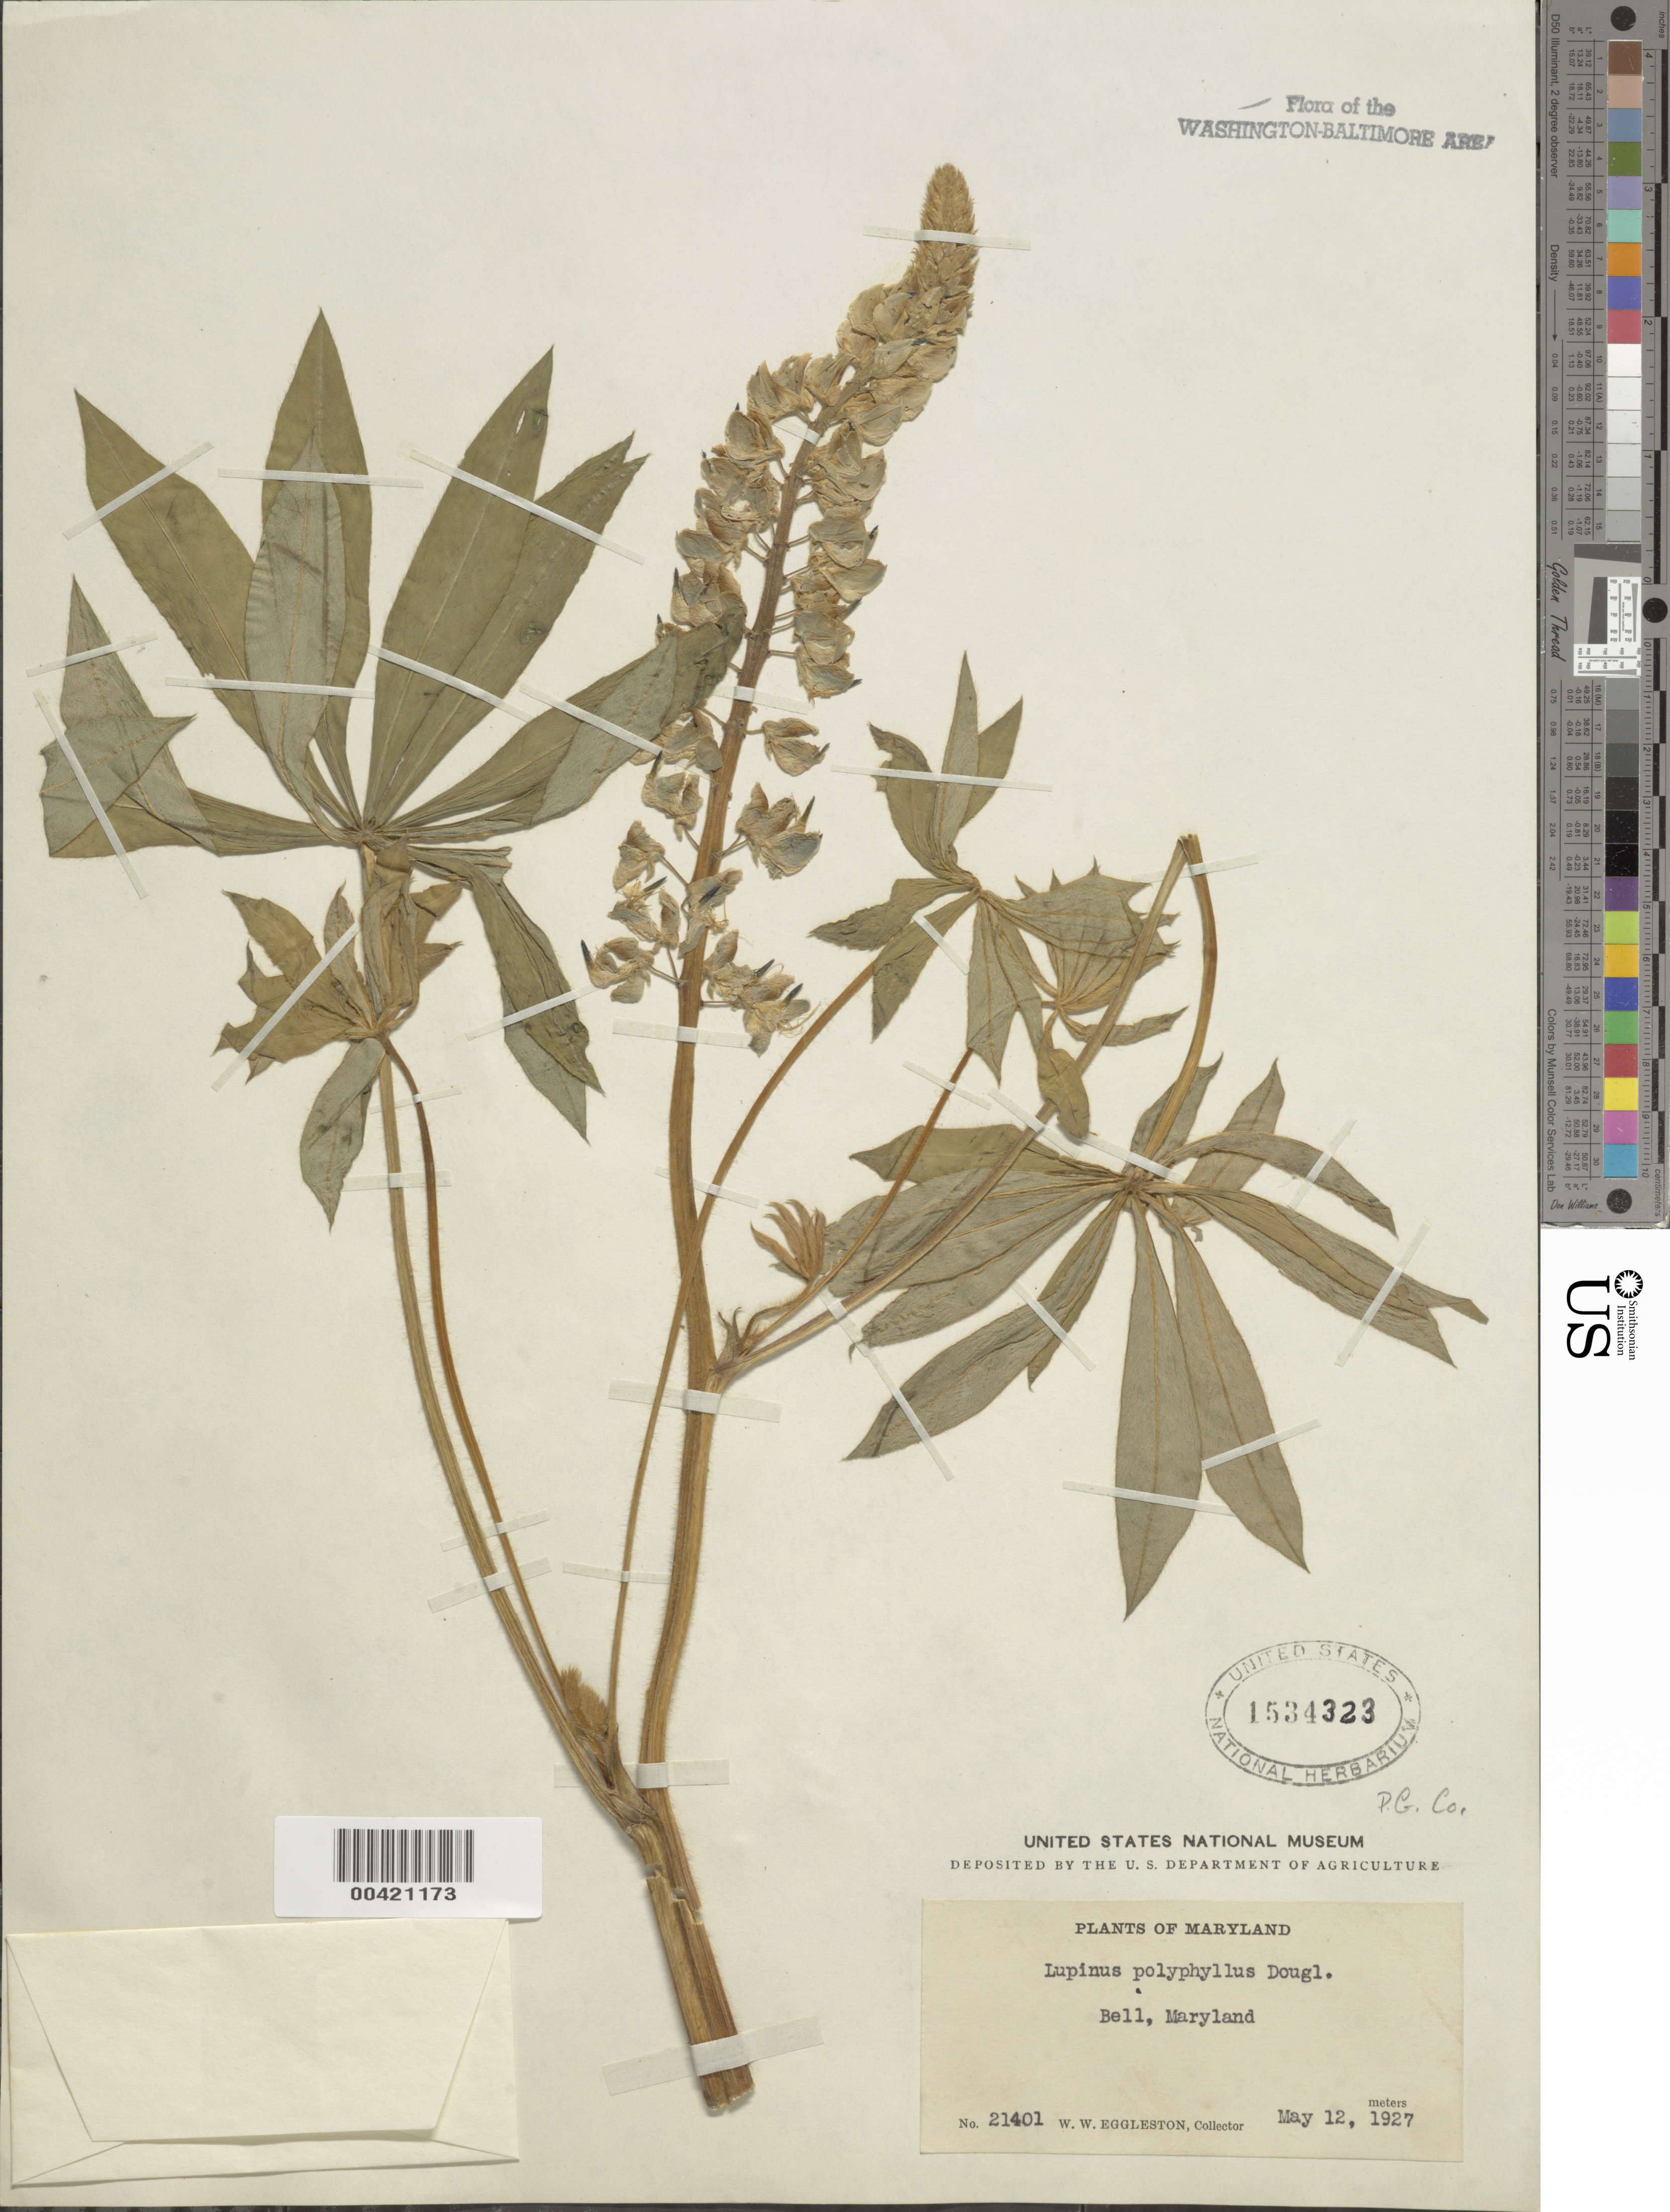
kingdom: Plantae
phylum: Tracheophyta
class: Magnoliopsida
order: Fabales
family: Fabaceae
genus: Lupinus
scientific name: Lupinus polyphyllus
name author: Lindl.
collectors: W. W. Eggleston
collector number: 21401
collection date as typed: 12 May 1927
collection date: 1927-05-12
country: United States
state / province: Maryland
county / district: Prince George's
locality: Bell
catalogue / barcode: US 1534323